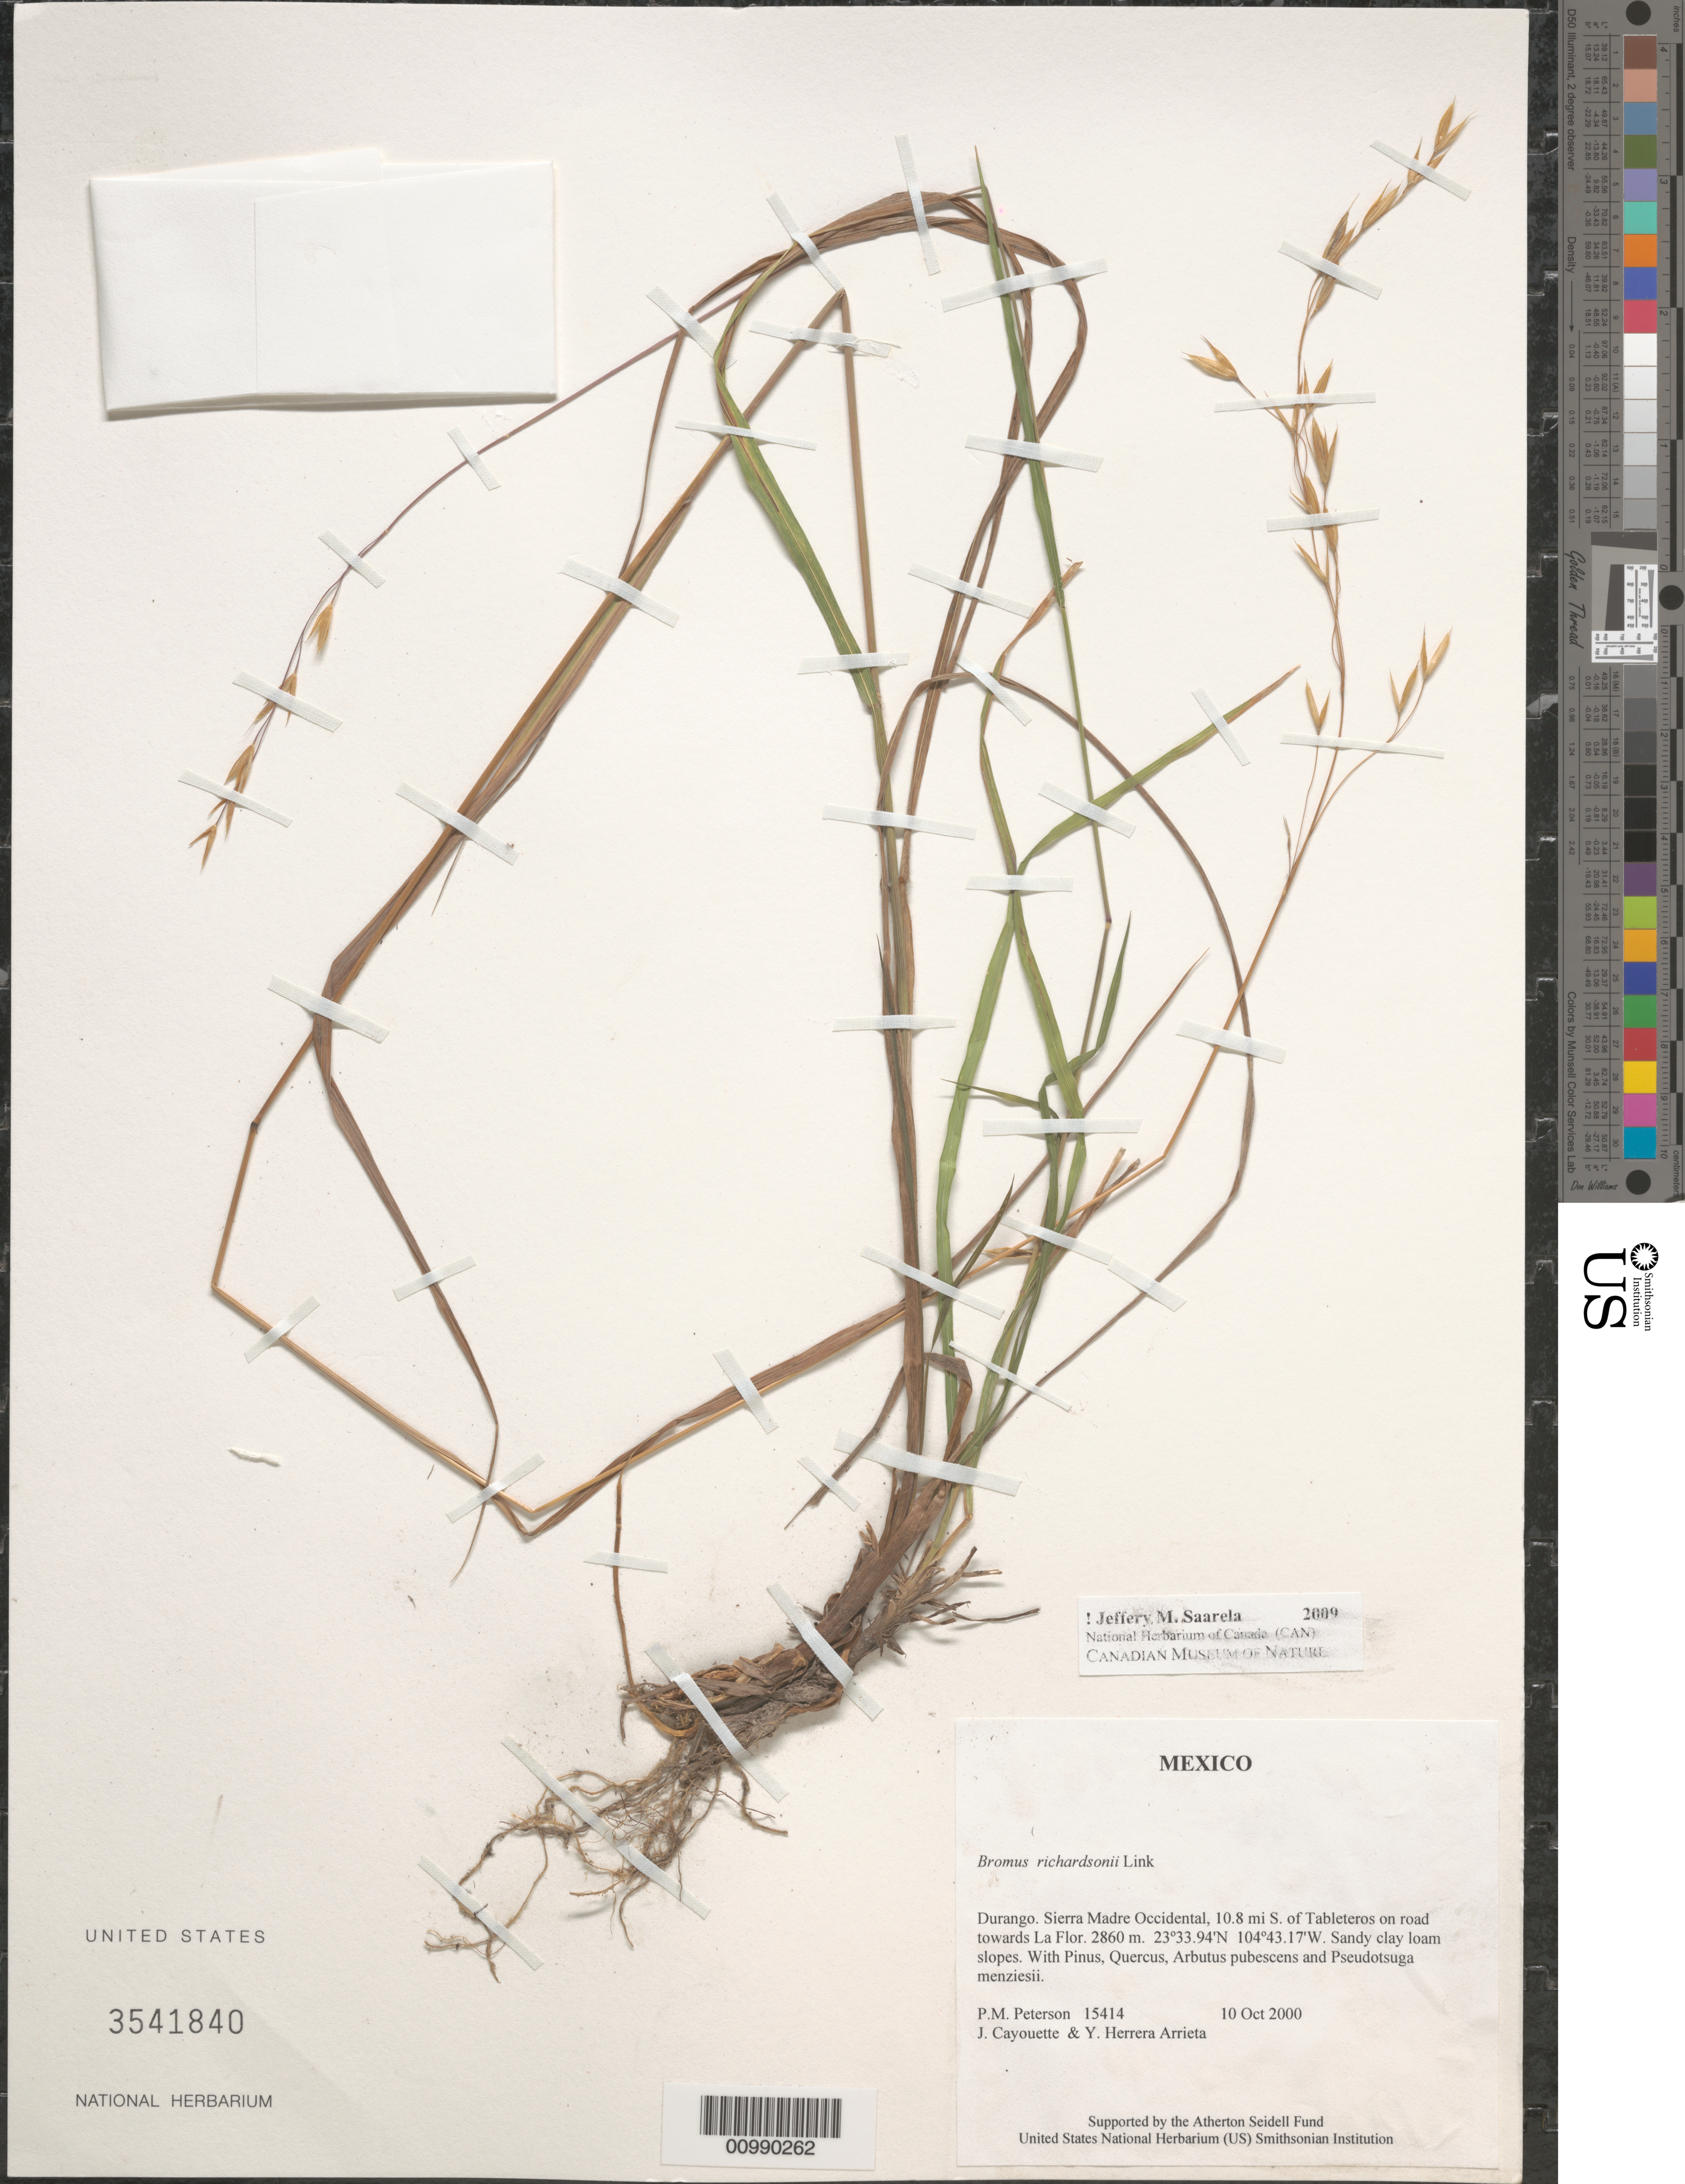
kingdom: Plantae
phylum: Tracheophyta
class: Liliopsida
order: Poales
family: Poaceae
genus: Bromus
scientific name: Bromus richardsonii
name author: Link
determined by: Saarela, J. M., (CAN), Canadian Museum of Nature (CANADA)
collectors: P. M. Peterson, J. Cayouette & Y. Herrera Arrieta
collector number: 15414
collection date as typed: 10 Oct 2000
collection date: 2000-10-10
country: Mexico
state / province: Durango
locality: Sierra Madre Occidental, 10.8 mi S. of Tableteros on road towards La Flor.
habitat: Sandy clay loam slopes.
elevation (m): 2860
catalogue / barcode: US 3541840